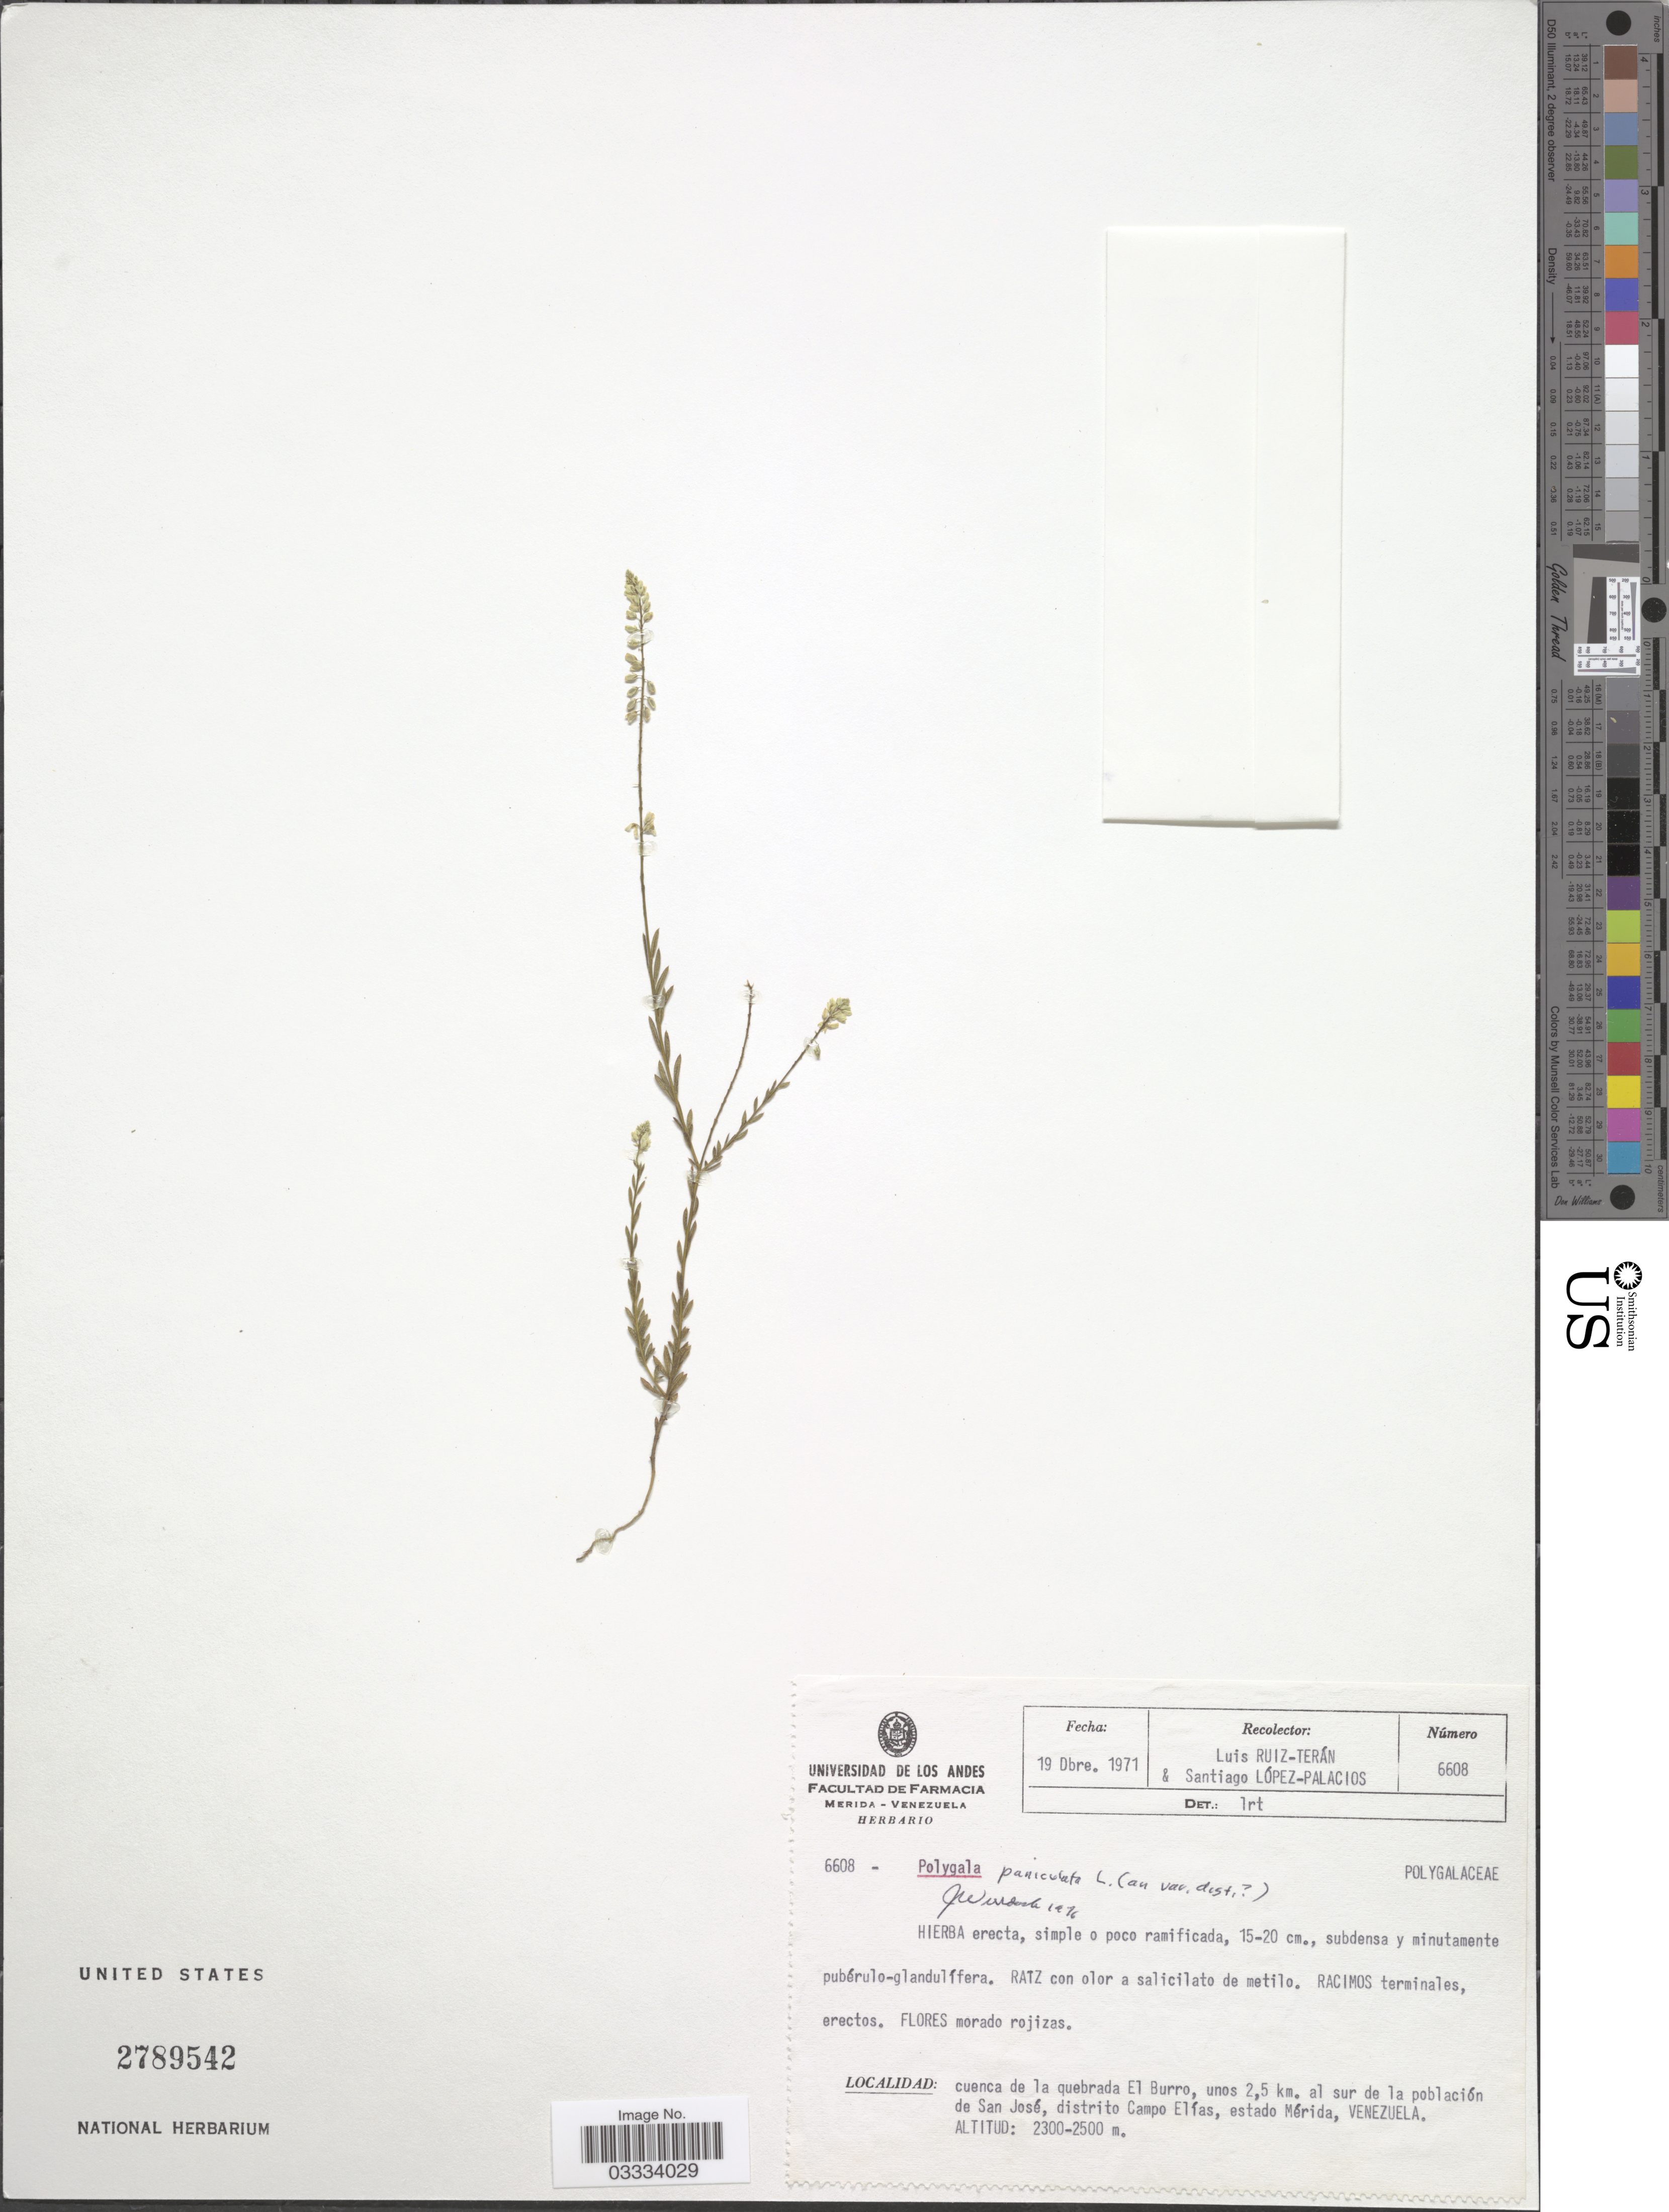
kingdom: Plantae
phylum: Tracheophyta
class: Magnoliopsida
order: Fabales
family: Polygalaceae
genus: Polygala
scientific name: Polygala paniculata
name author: L.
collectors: L. Teran & S. López-Palacios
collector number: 6608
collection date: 1971-10-19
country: Venezuela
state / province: Mérida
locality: Cuenca de la quebrada El Burro, unos 2,5 km. al sur de la población de San José, distrito Campo Elías.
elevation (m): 2300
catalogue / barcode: US 2789542